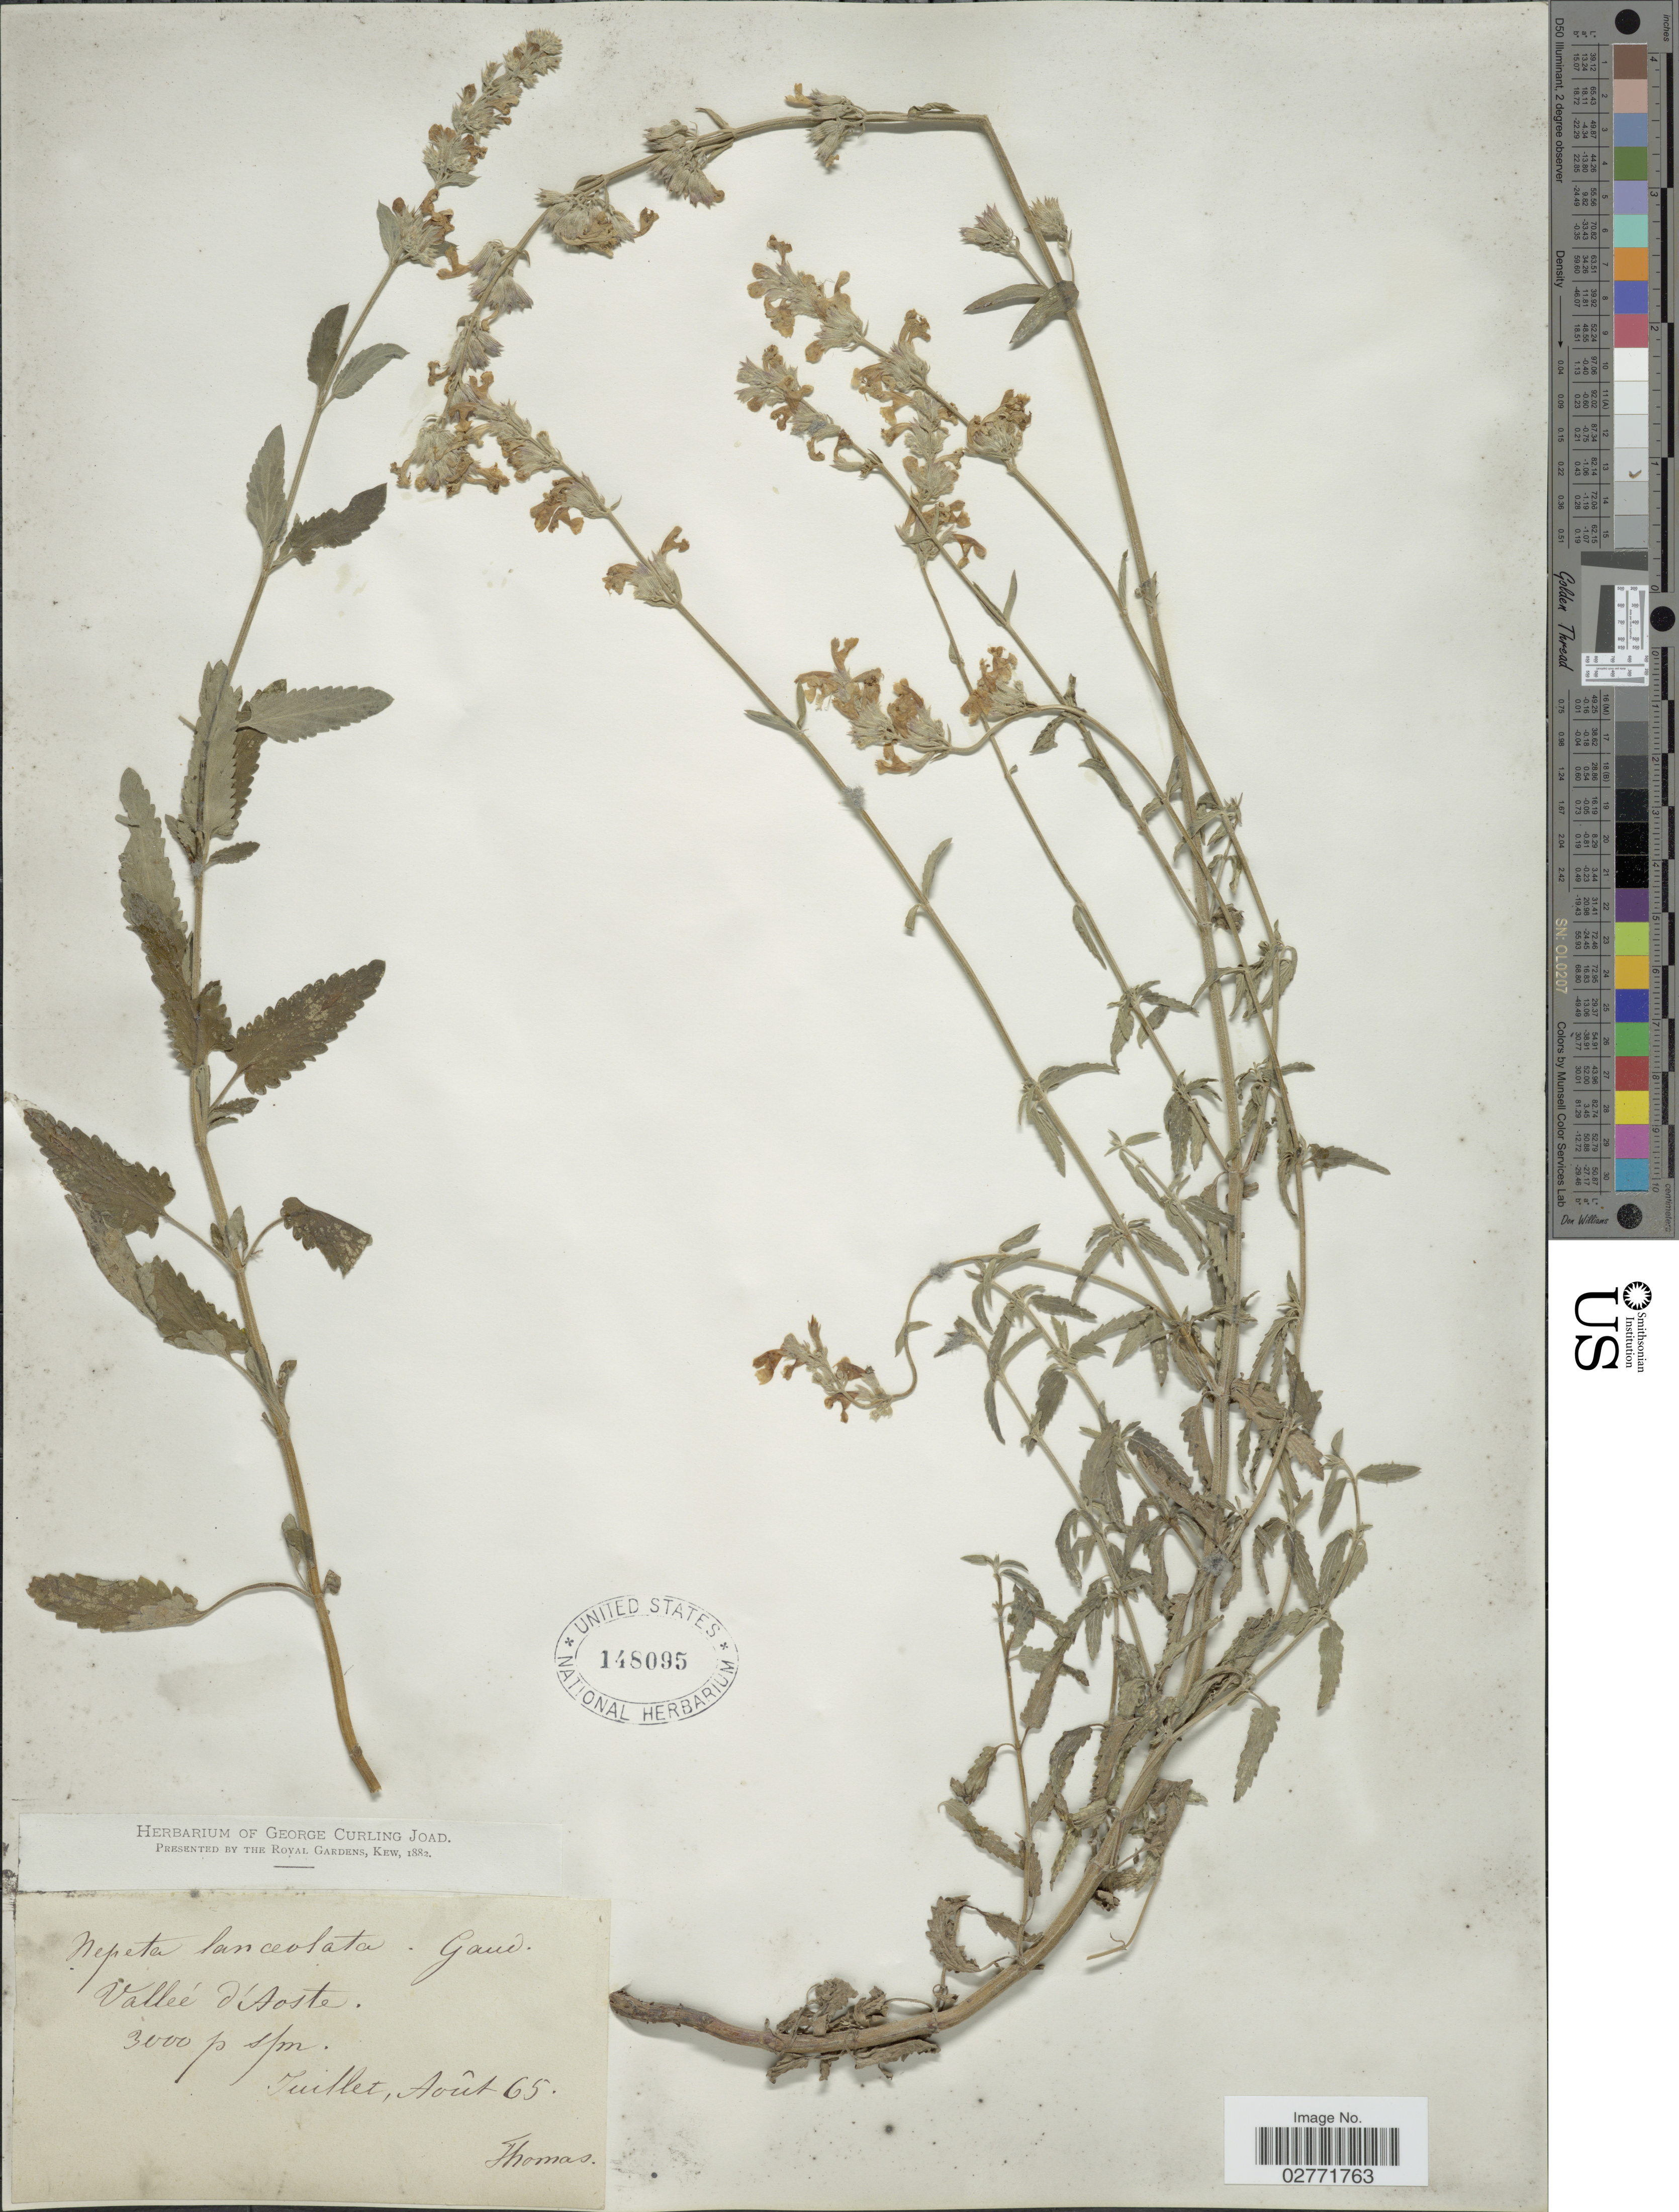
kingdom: Plantae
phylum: Tracheophyta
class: Magnoliopsida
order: Lamiales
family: Lamiaceae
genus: Nepeta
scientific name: Nepeta lanceolata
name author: Lam.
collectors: -- Thomas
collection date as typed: Transcribed d/m/y: /7/65 to /8/65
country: Italy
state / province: Valle d'Aosta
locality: Vallée d'Aoste.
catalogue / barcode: US 148095